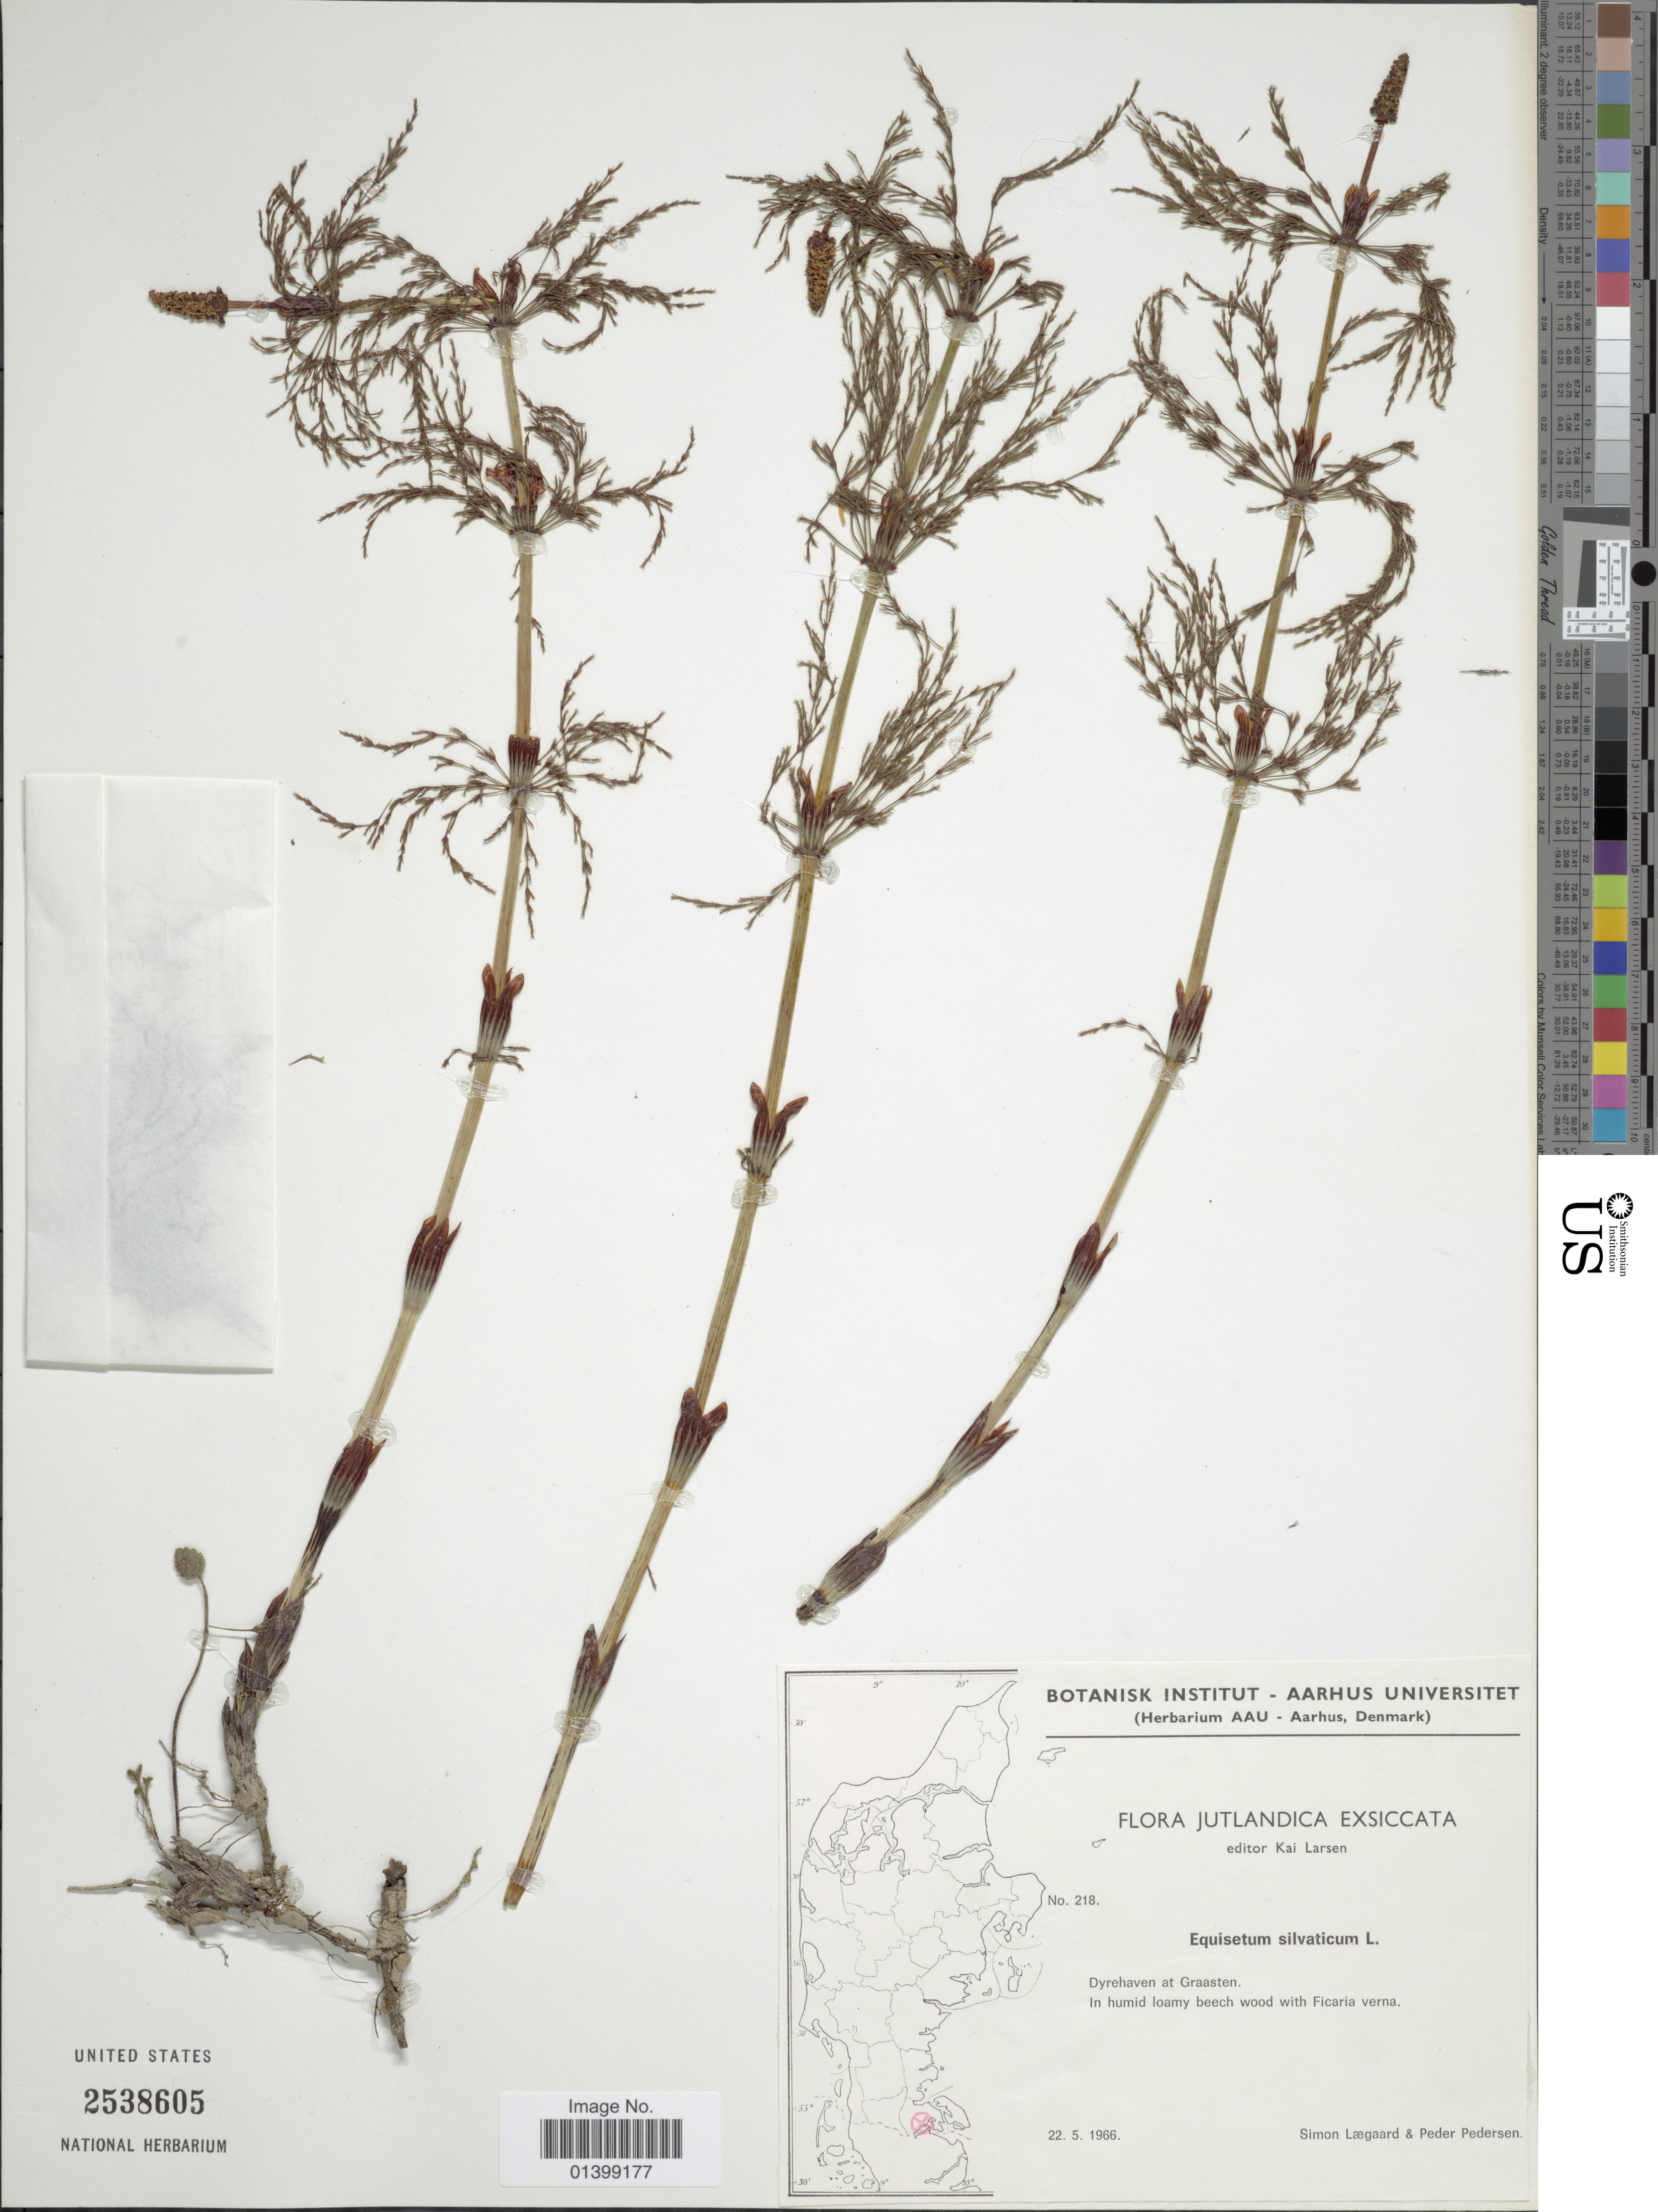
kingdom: Plantae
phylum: Tracheophyta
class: Polypodiopsida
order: Equisetales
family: Equisetaceae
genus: Equisetum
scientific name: Equisetum sylvaticum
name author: L.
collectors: S. Lægaard & P. Pedersen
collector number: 218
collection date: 1966-05-22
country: Denmark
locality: Jutlandica, Dyrehaven at Graasten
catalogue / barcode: US 2538605